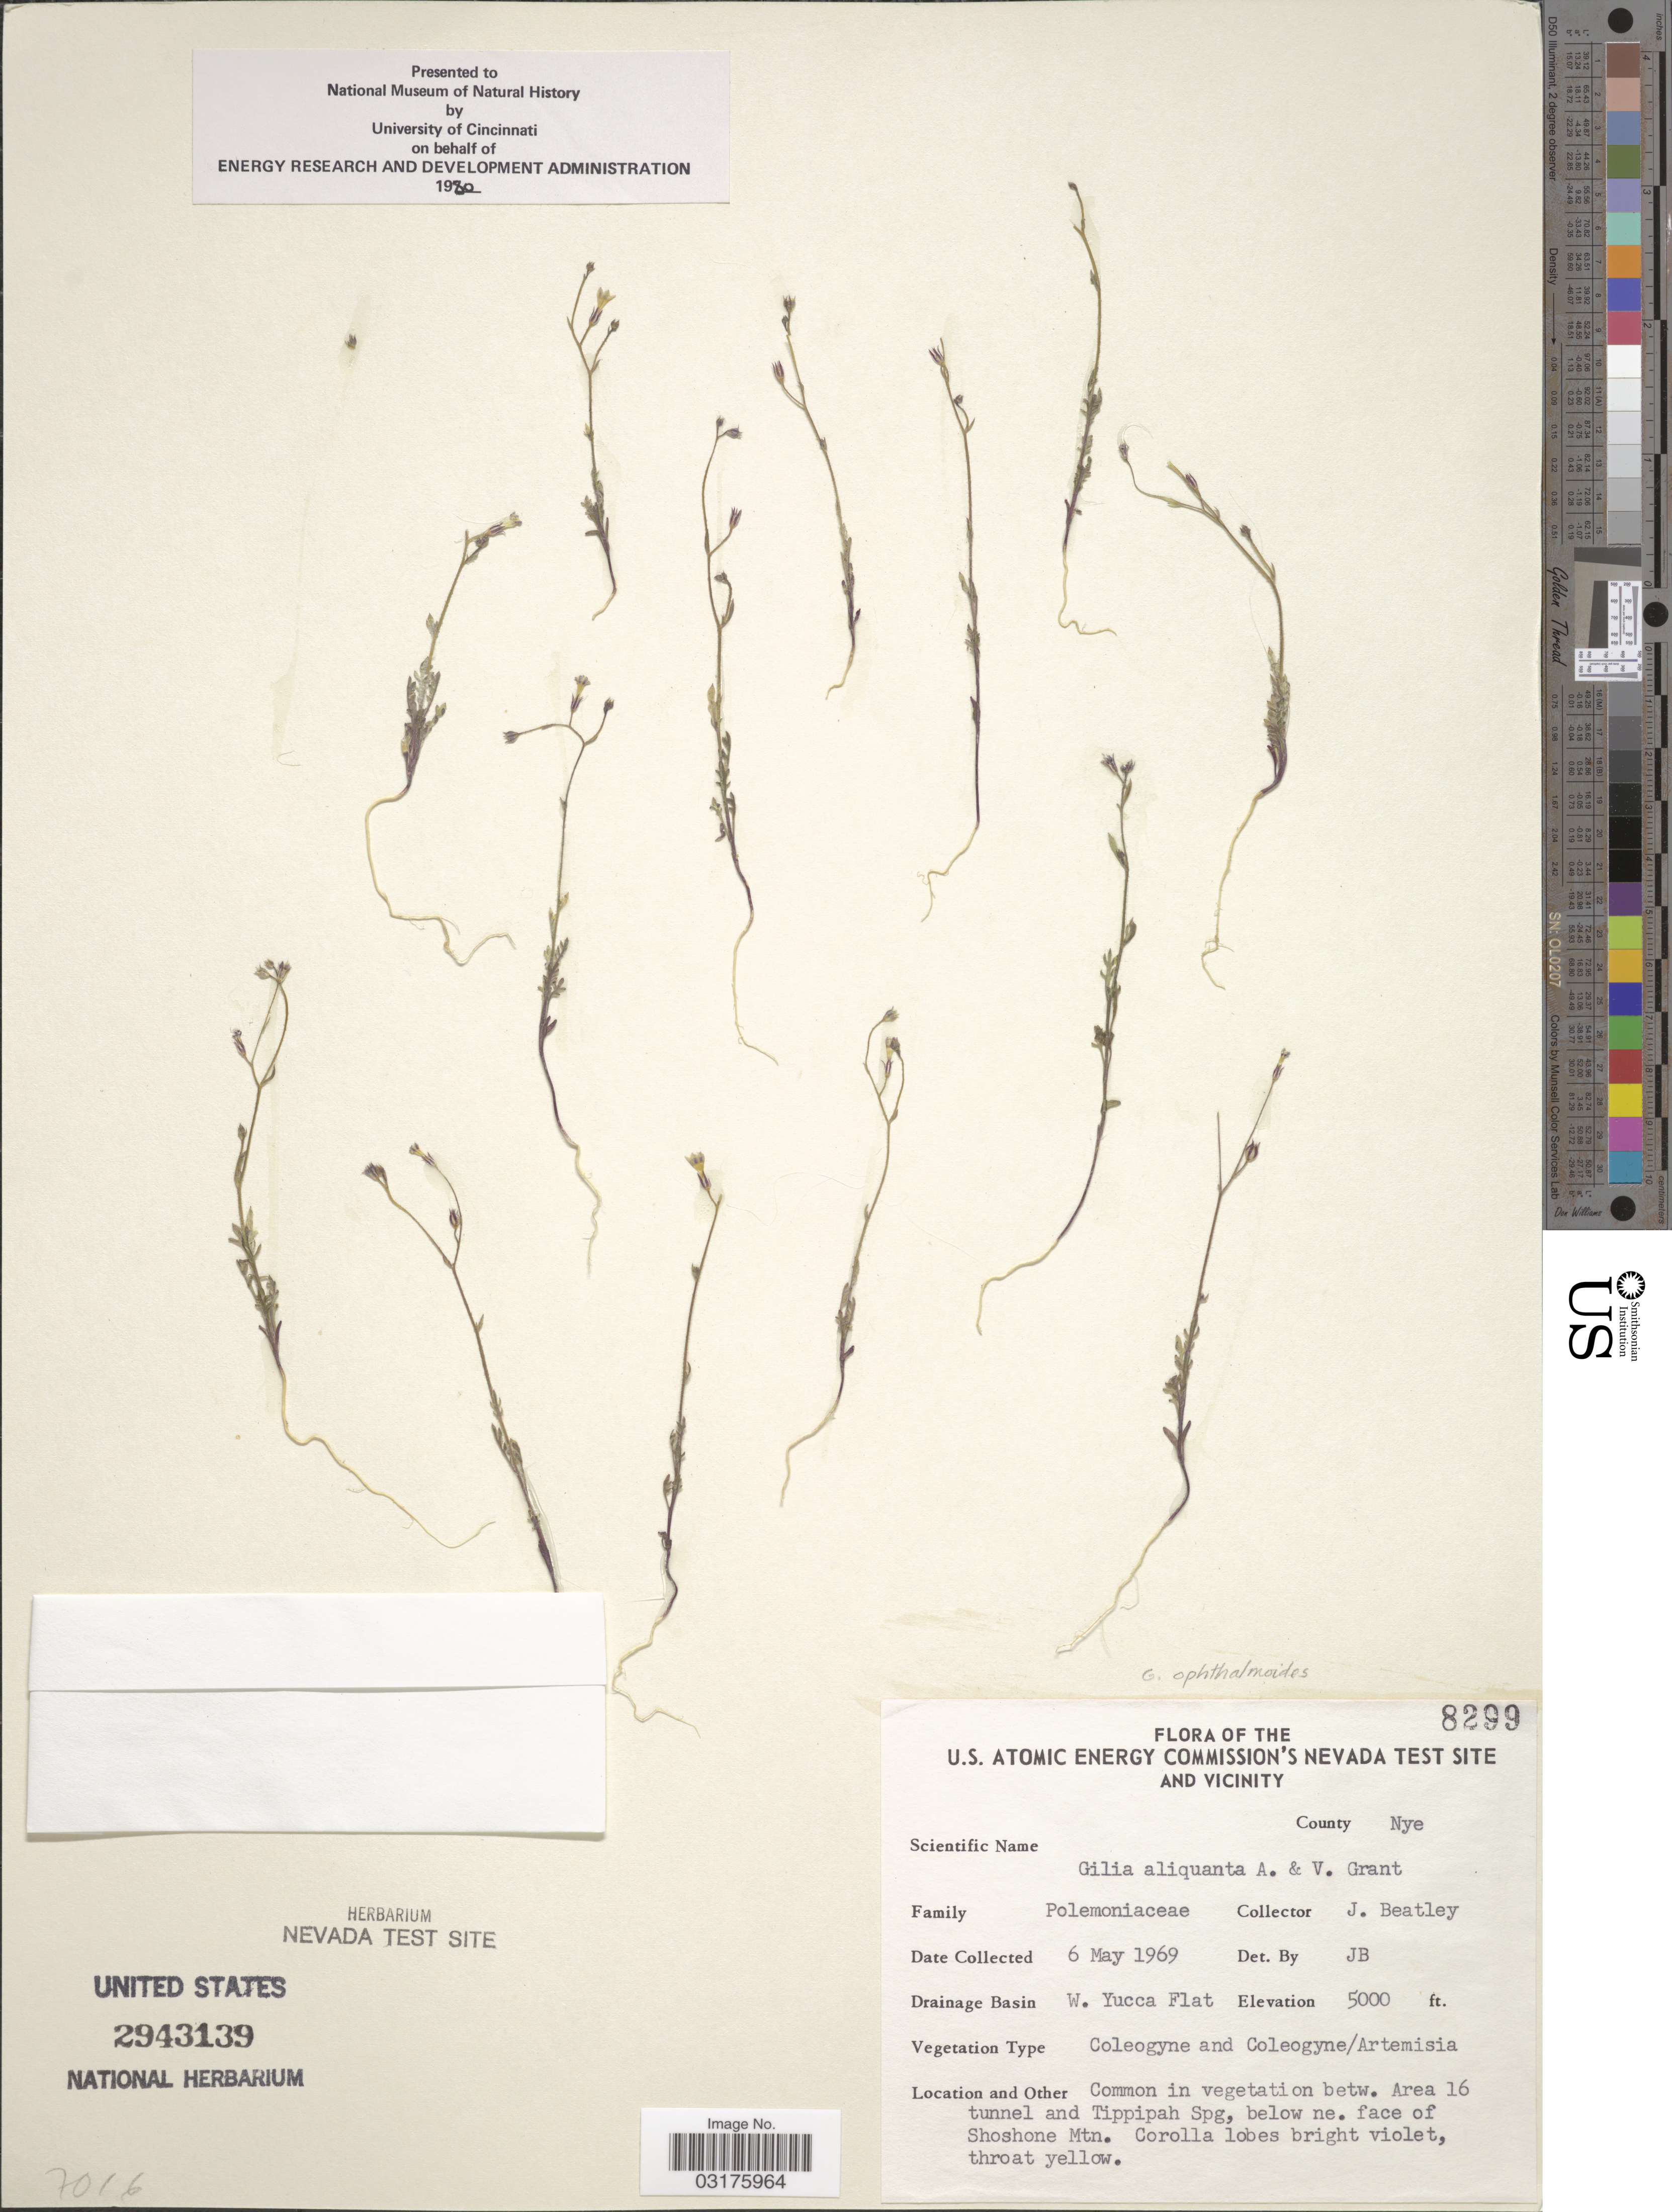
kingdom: Plantae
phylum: Tracheophyta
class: Magnoliopsida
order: Ericales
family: Polemoniaceae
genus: Gilia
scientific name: Gilia ophthalmoides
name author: Brand in Engl.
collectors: J. C. Beatley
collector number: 8299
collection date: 1969-05-06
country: United States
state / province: Nevada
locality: U.S. Atomic Energy Commission's Nevada Test Site and Vicinity, County Nye, Drainage Basin W. Yucca Flat, Area 16 tunnel and Tippipah Spg, below ne. face of Shoshone Mtn.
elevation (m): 1524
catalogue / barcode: US 2943139